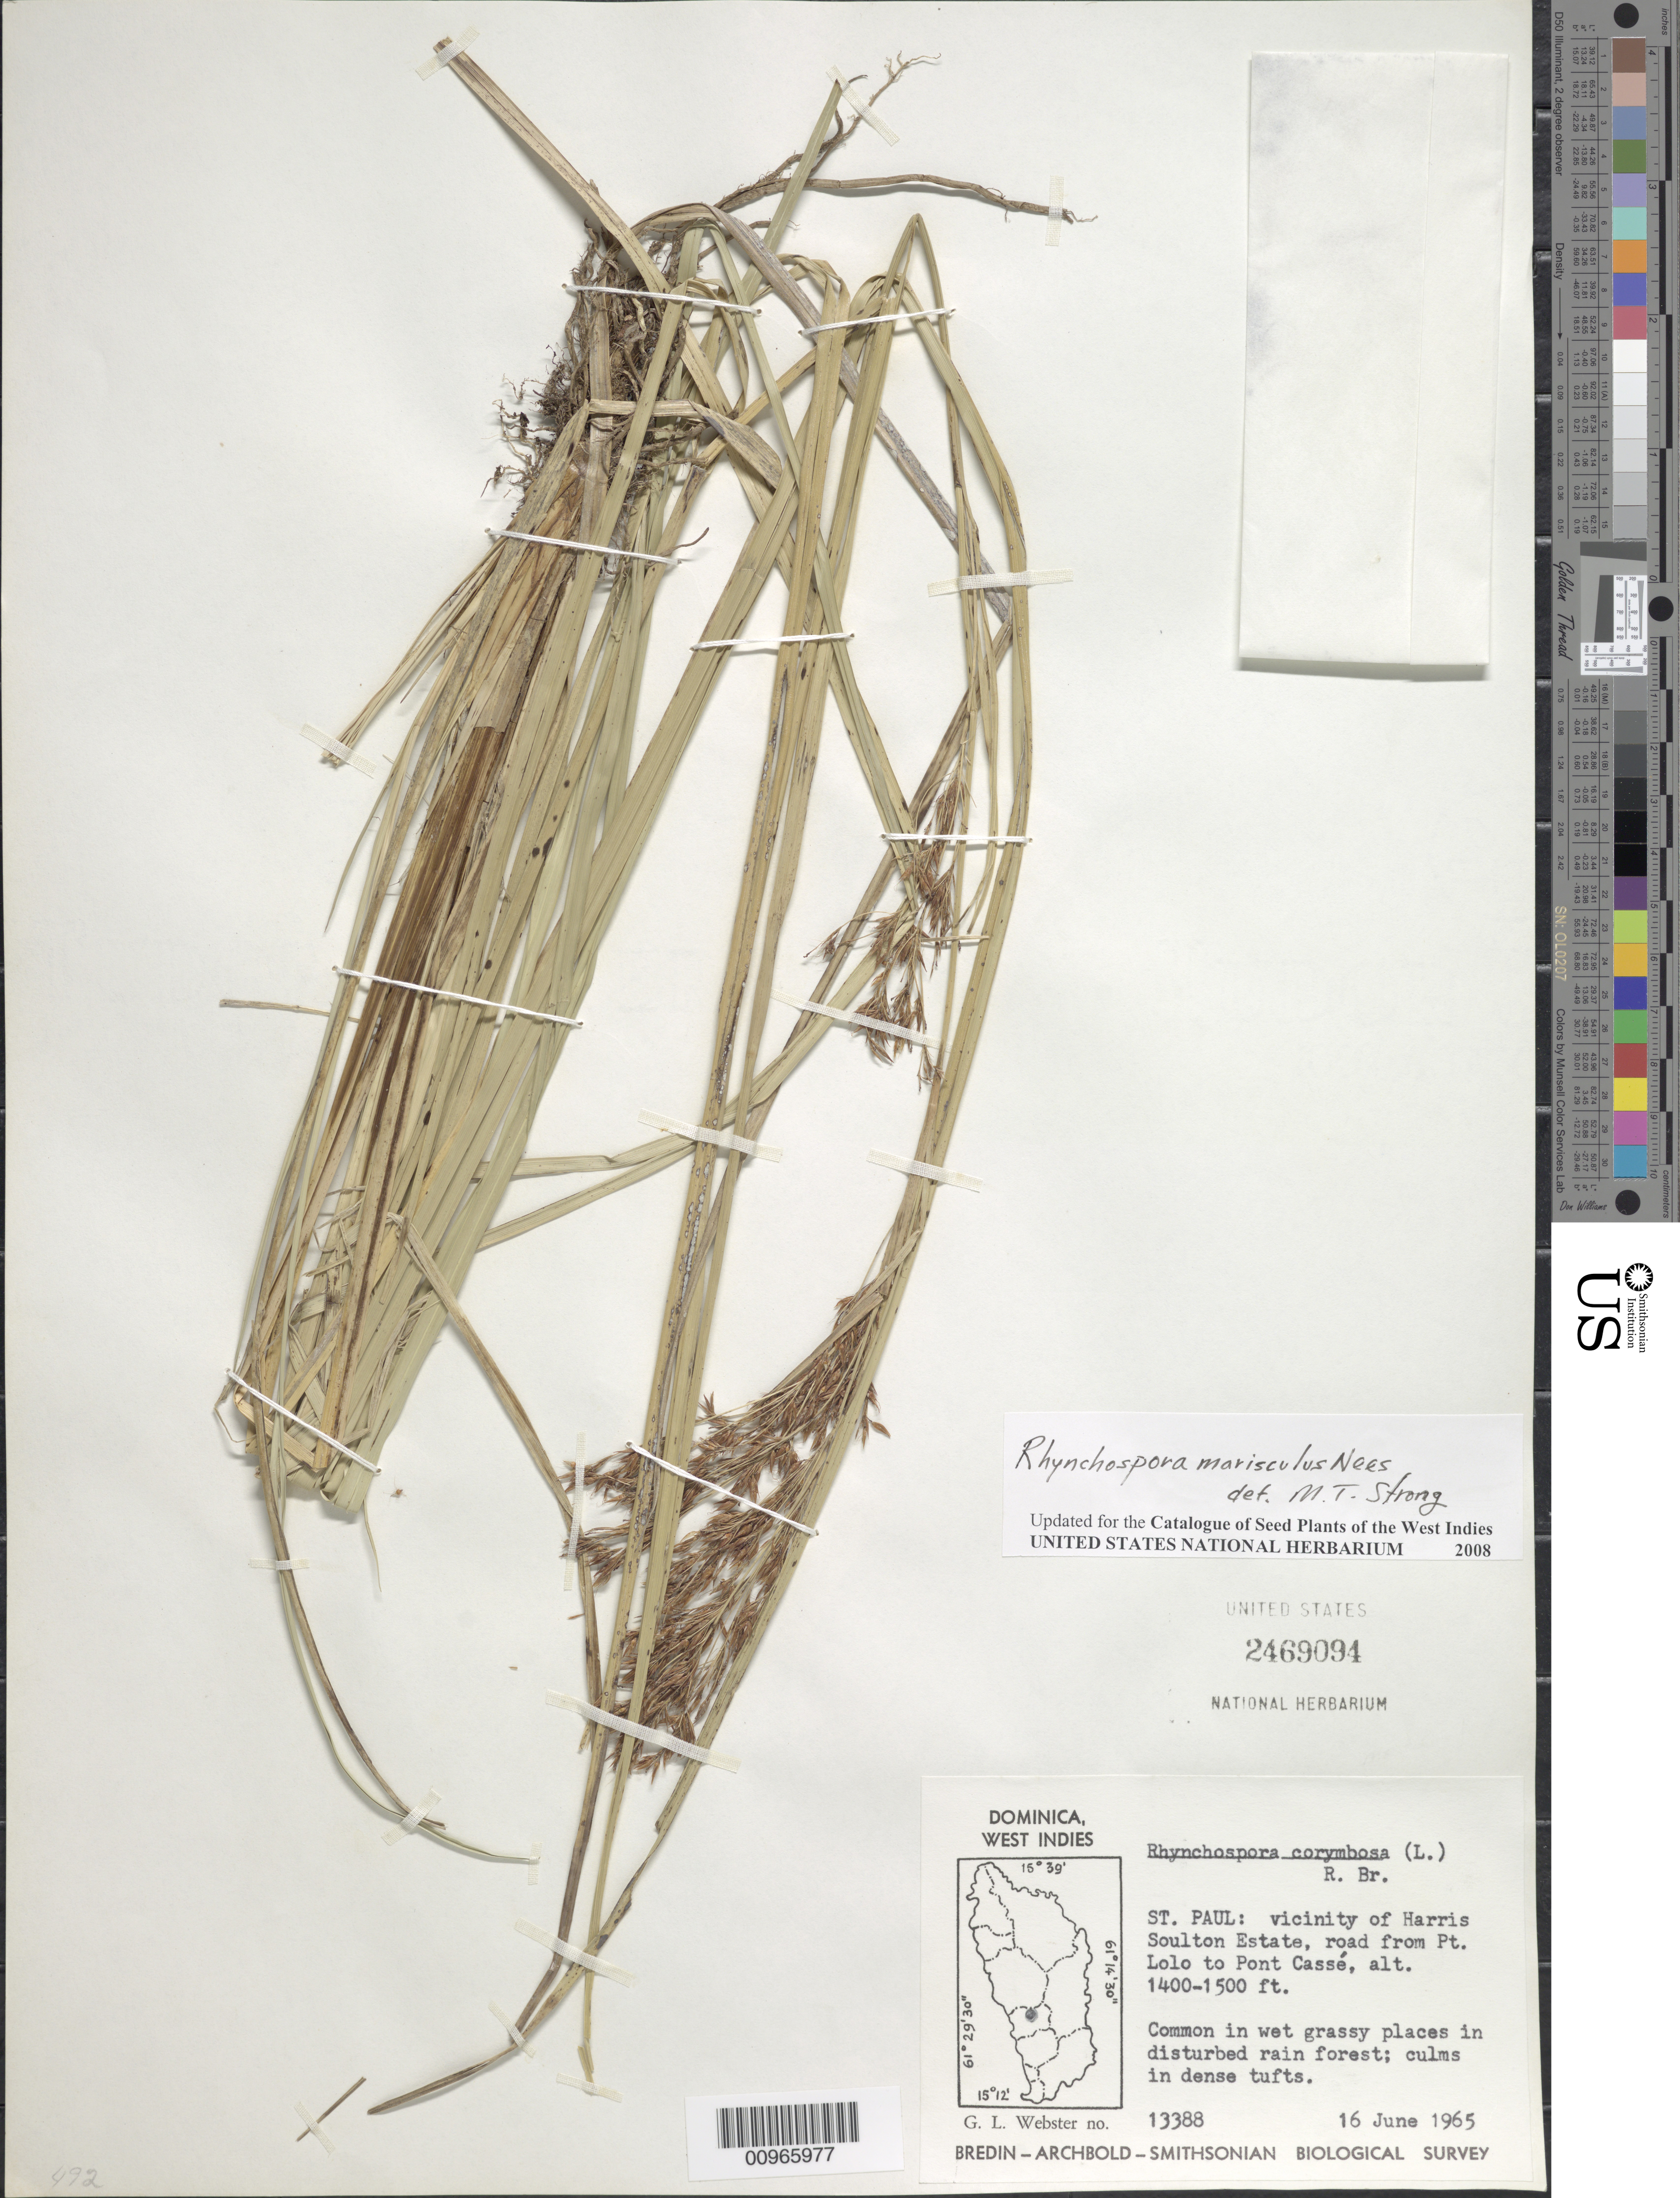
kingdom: Plantae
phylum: Tracheophyta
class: Liliopsida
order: Poales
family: Cyperaceae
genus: Rhynchospora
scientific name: Rhynchospora marisculus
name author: Lindl. & Nees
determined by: Strong, M. T., (US), Smithsonian Institution - National Museum of Natural History (UNITED STATES)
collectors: G. L. Webster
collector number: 13388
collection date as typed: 16 Jun 1965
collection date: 1965-06-16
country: Dominica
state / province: St. Paul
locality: vicinity of Harris Soulton Estate, road from Pt. Lolo to Pont Cassé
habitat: Wet grassy places in disturbed rain forest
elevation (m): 427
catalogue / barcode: US 2469094